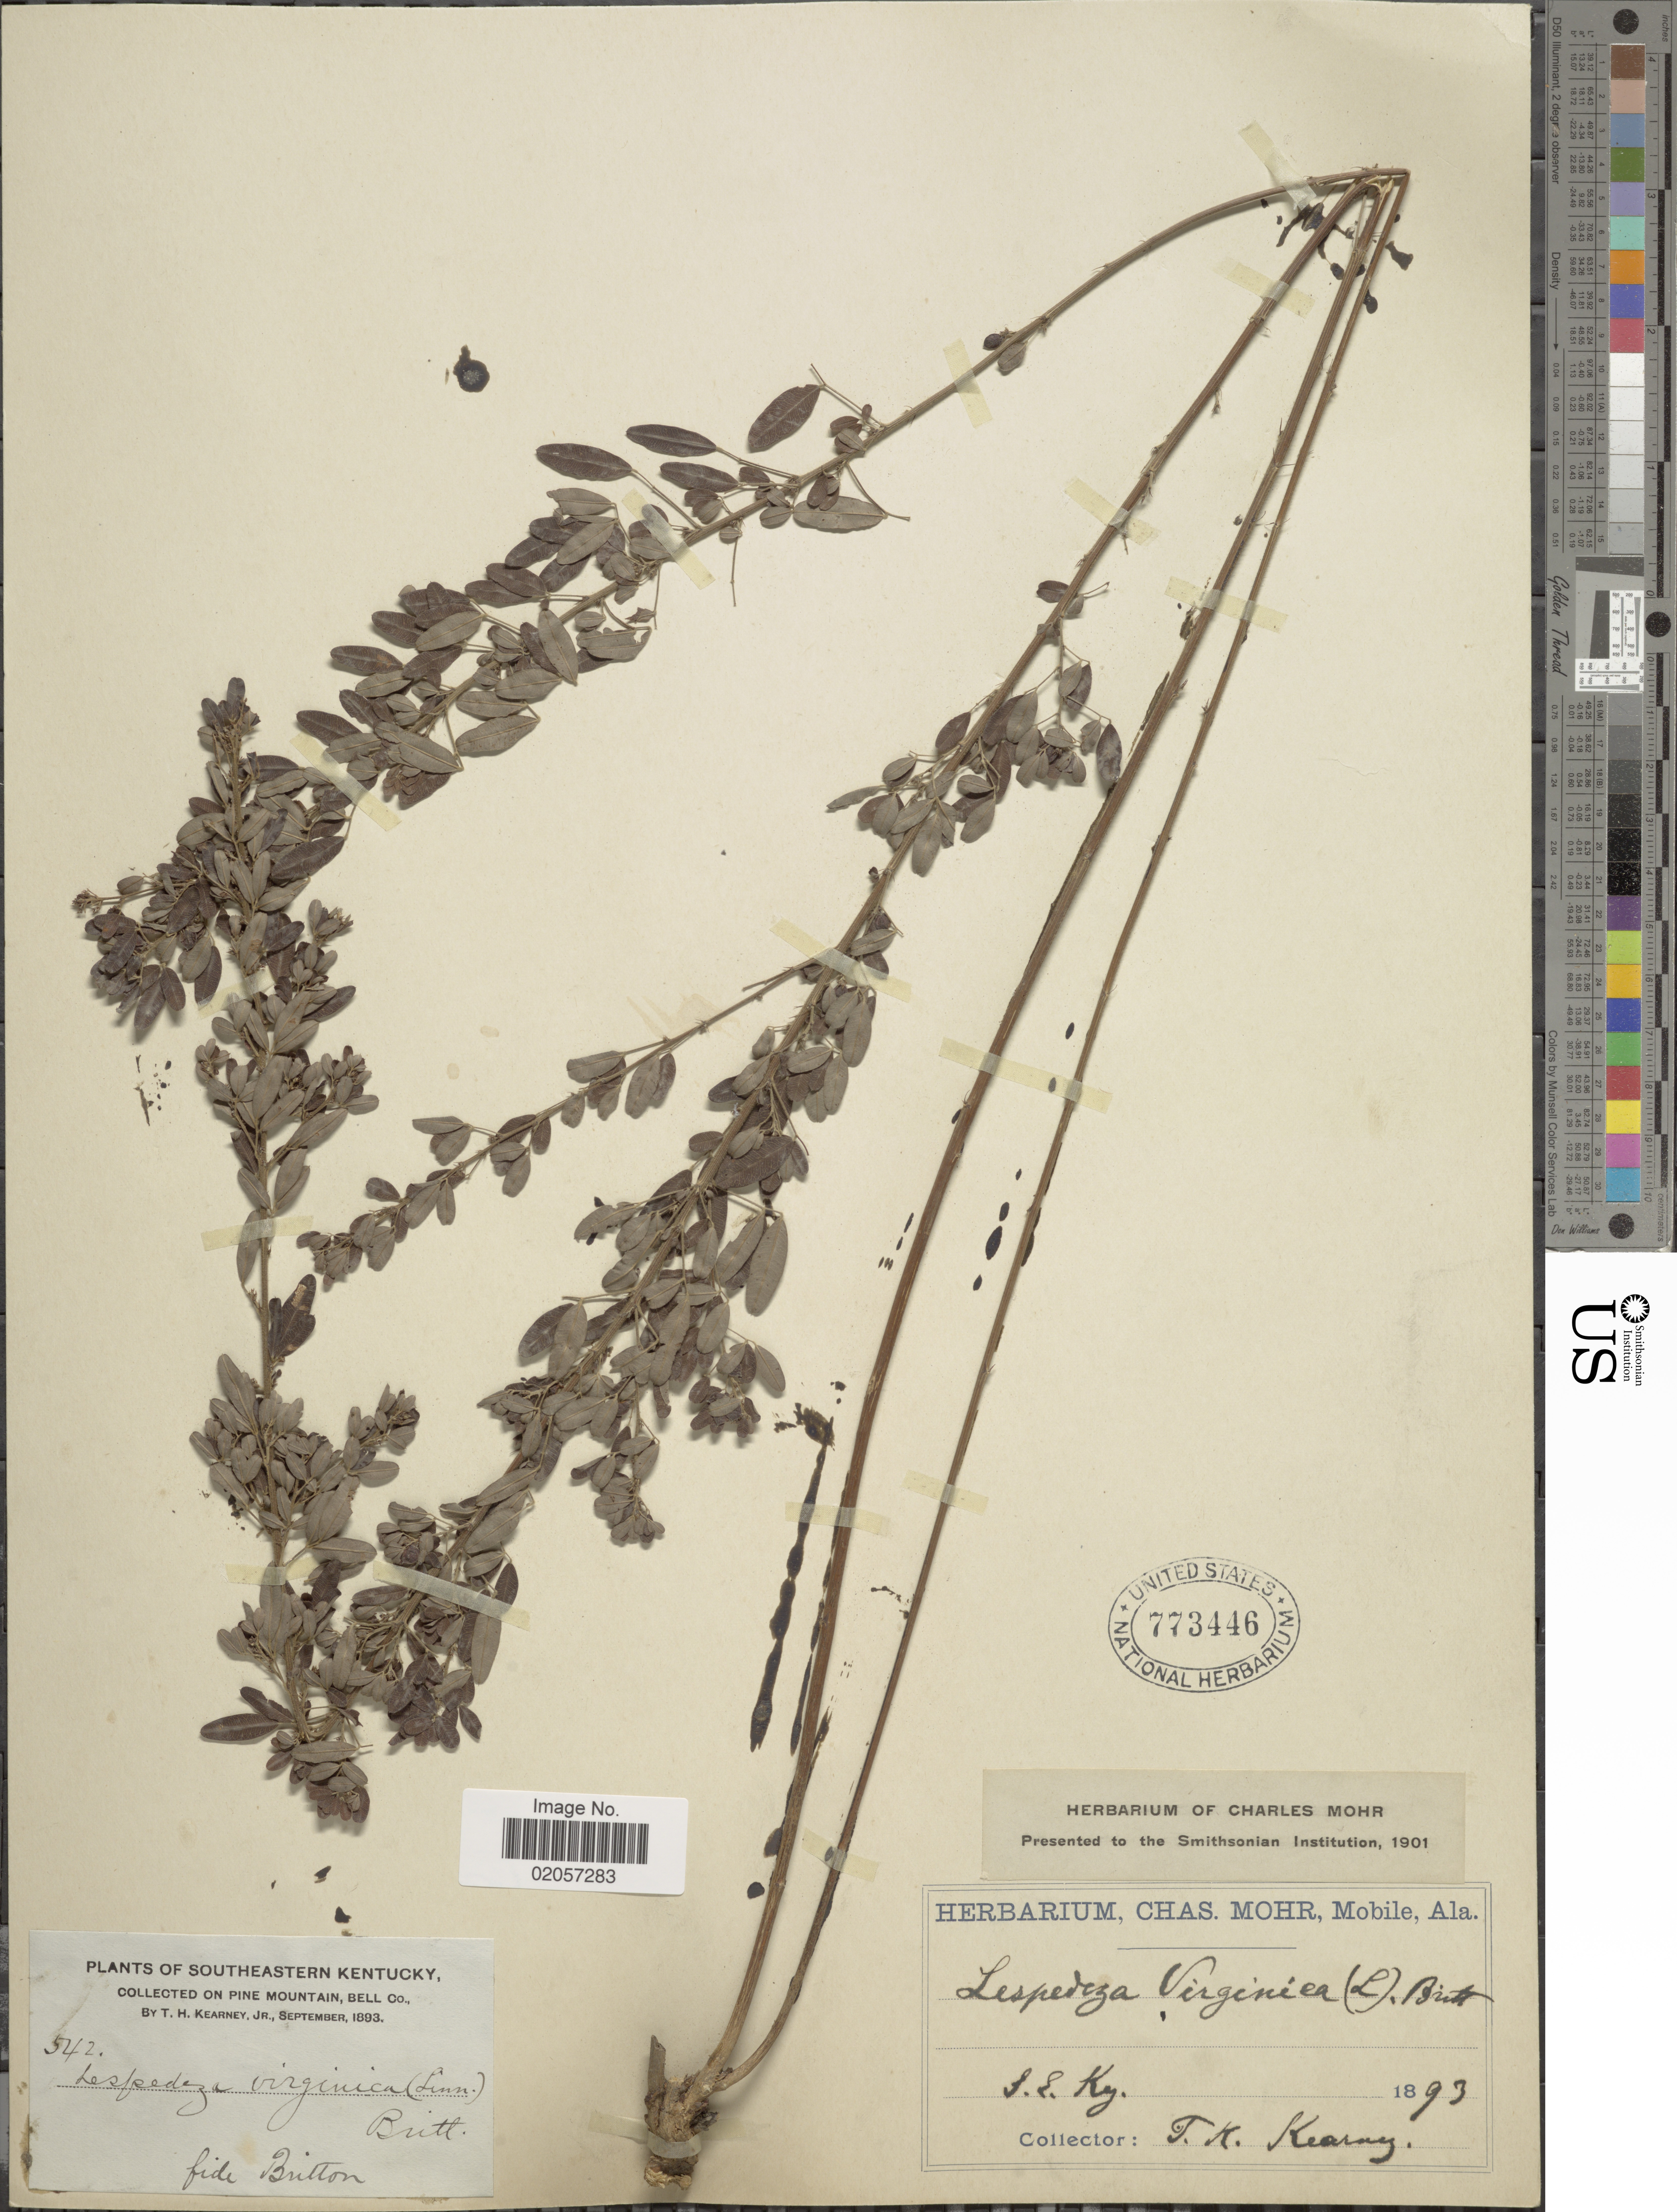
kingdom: Plantae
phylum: Tracheophyta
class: Magnoliopsida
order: Fabales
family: Fabaceae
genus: Lespedeza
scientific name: Lespedeza virginica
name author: (L.) Britton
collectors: T. H. Kearney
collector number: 542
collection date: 1893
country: United States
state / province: Kentucky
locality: Kentucky, Southern Kentucky, Pine Mountain, Bell Co.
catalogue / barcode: US 773446